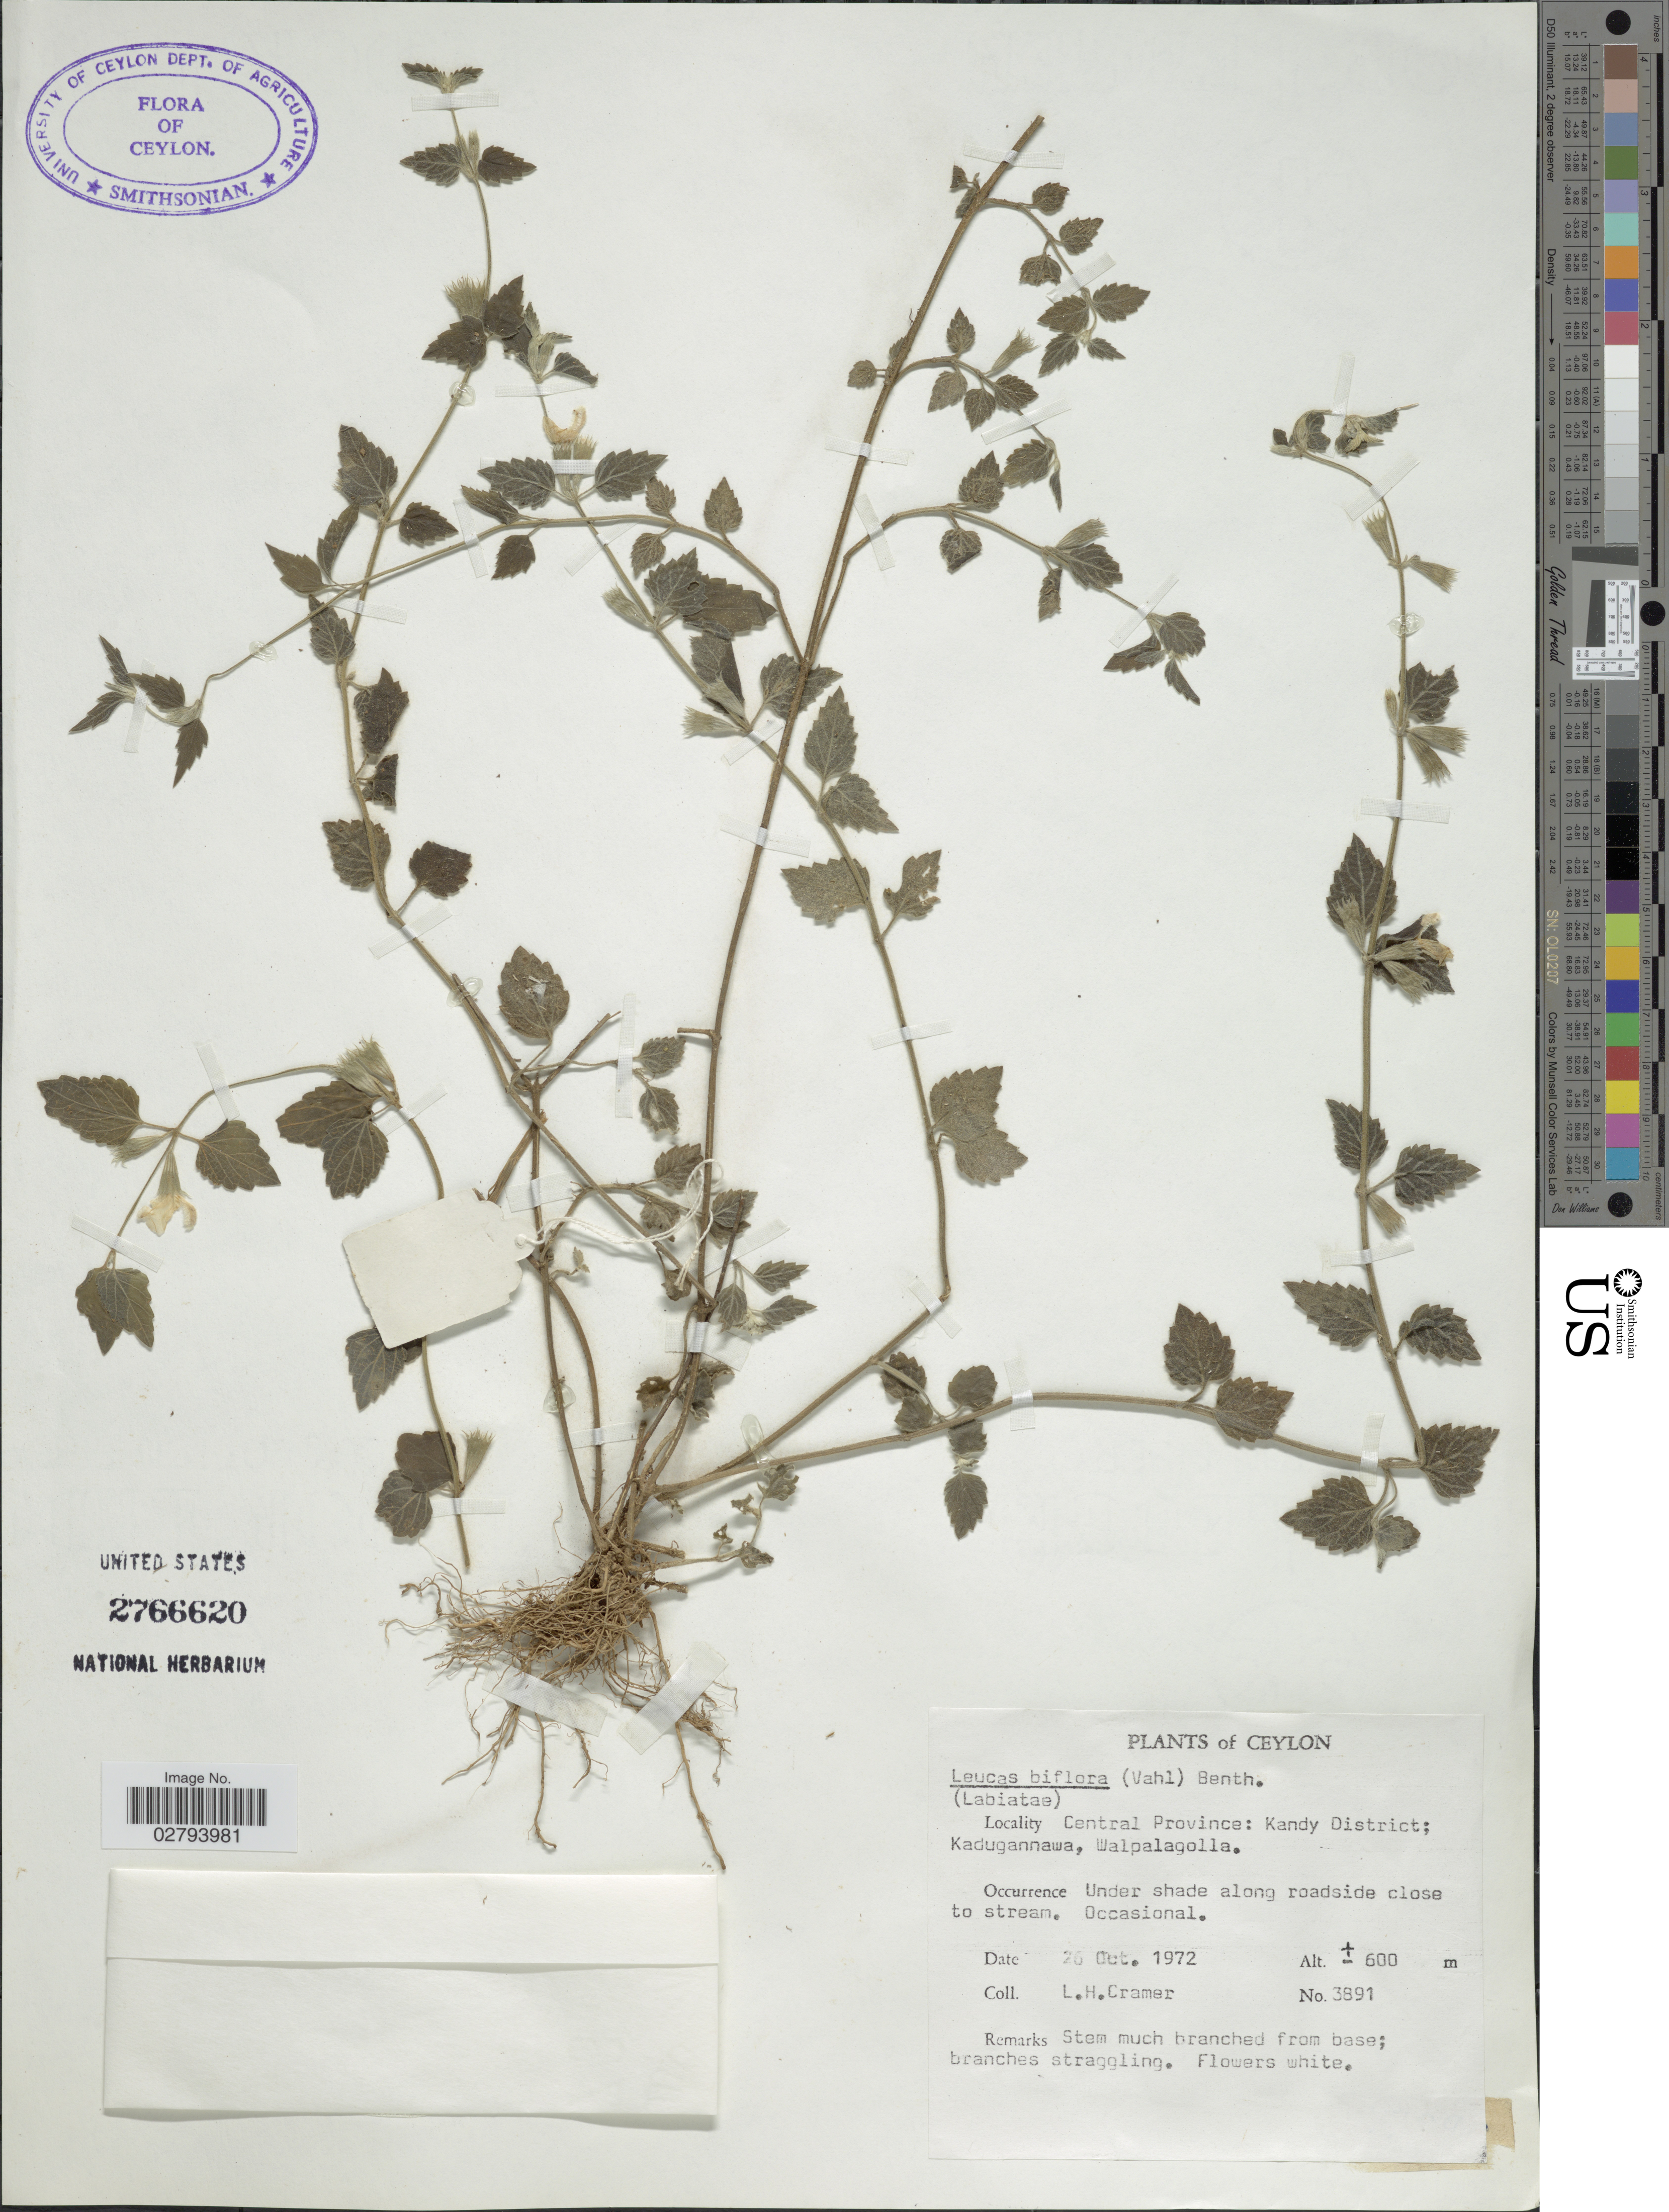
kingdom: Plantae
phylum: Tracheophyta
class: Magnoliopsida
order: Lamiales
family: Lamiaceae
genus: Leucas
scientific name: Leucas biflora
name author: (Vahl) Sm.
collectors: L. H. Cramer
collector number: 3891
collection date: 1972-10-26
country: Sri Lanka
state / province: Central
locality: Ceylon, Central Province: Kandy District: Kadugannawa, Walpalagolla.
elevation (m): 600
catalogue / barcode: US 2766620